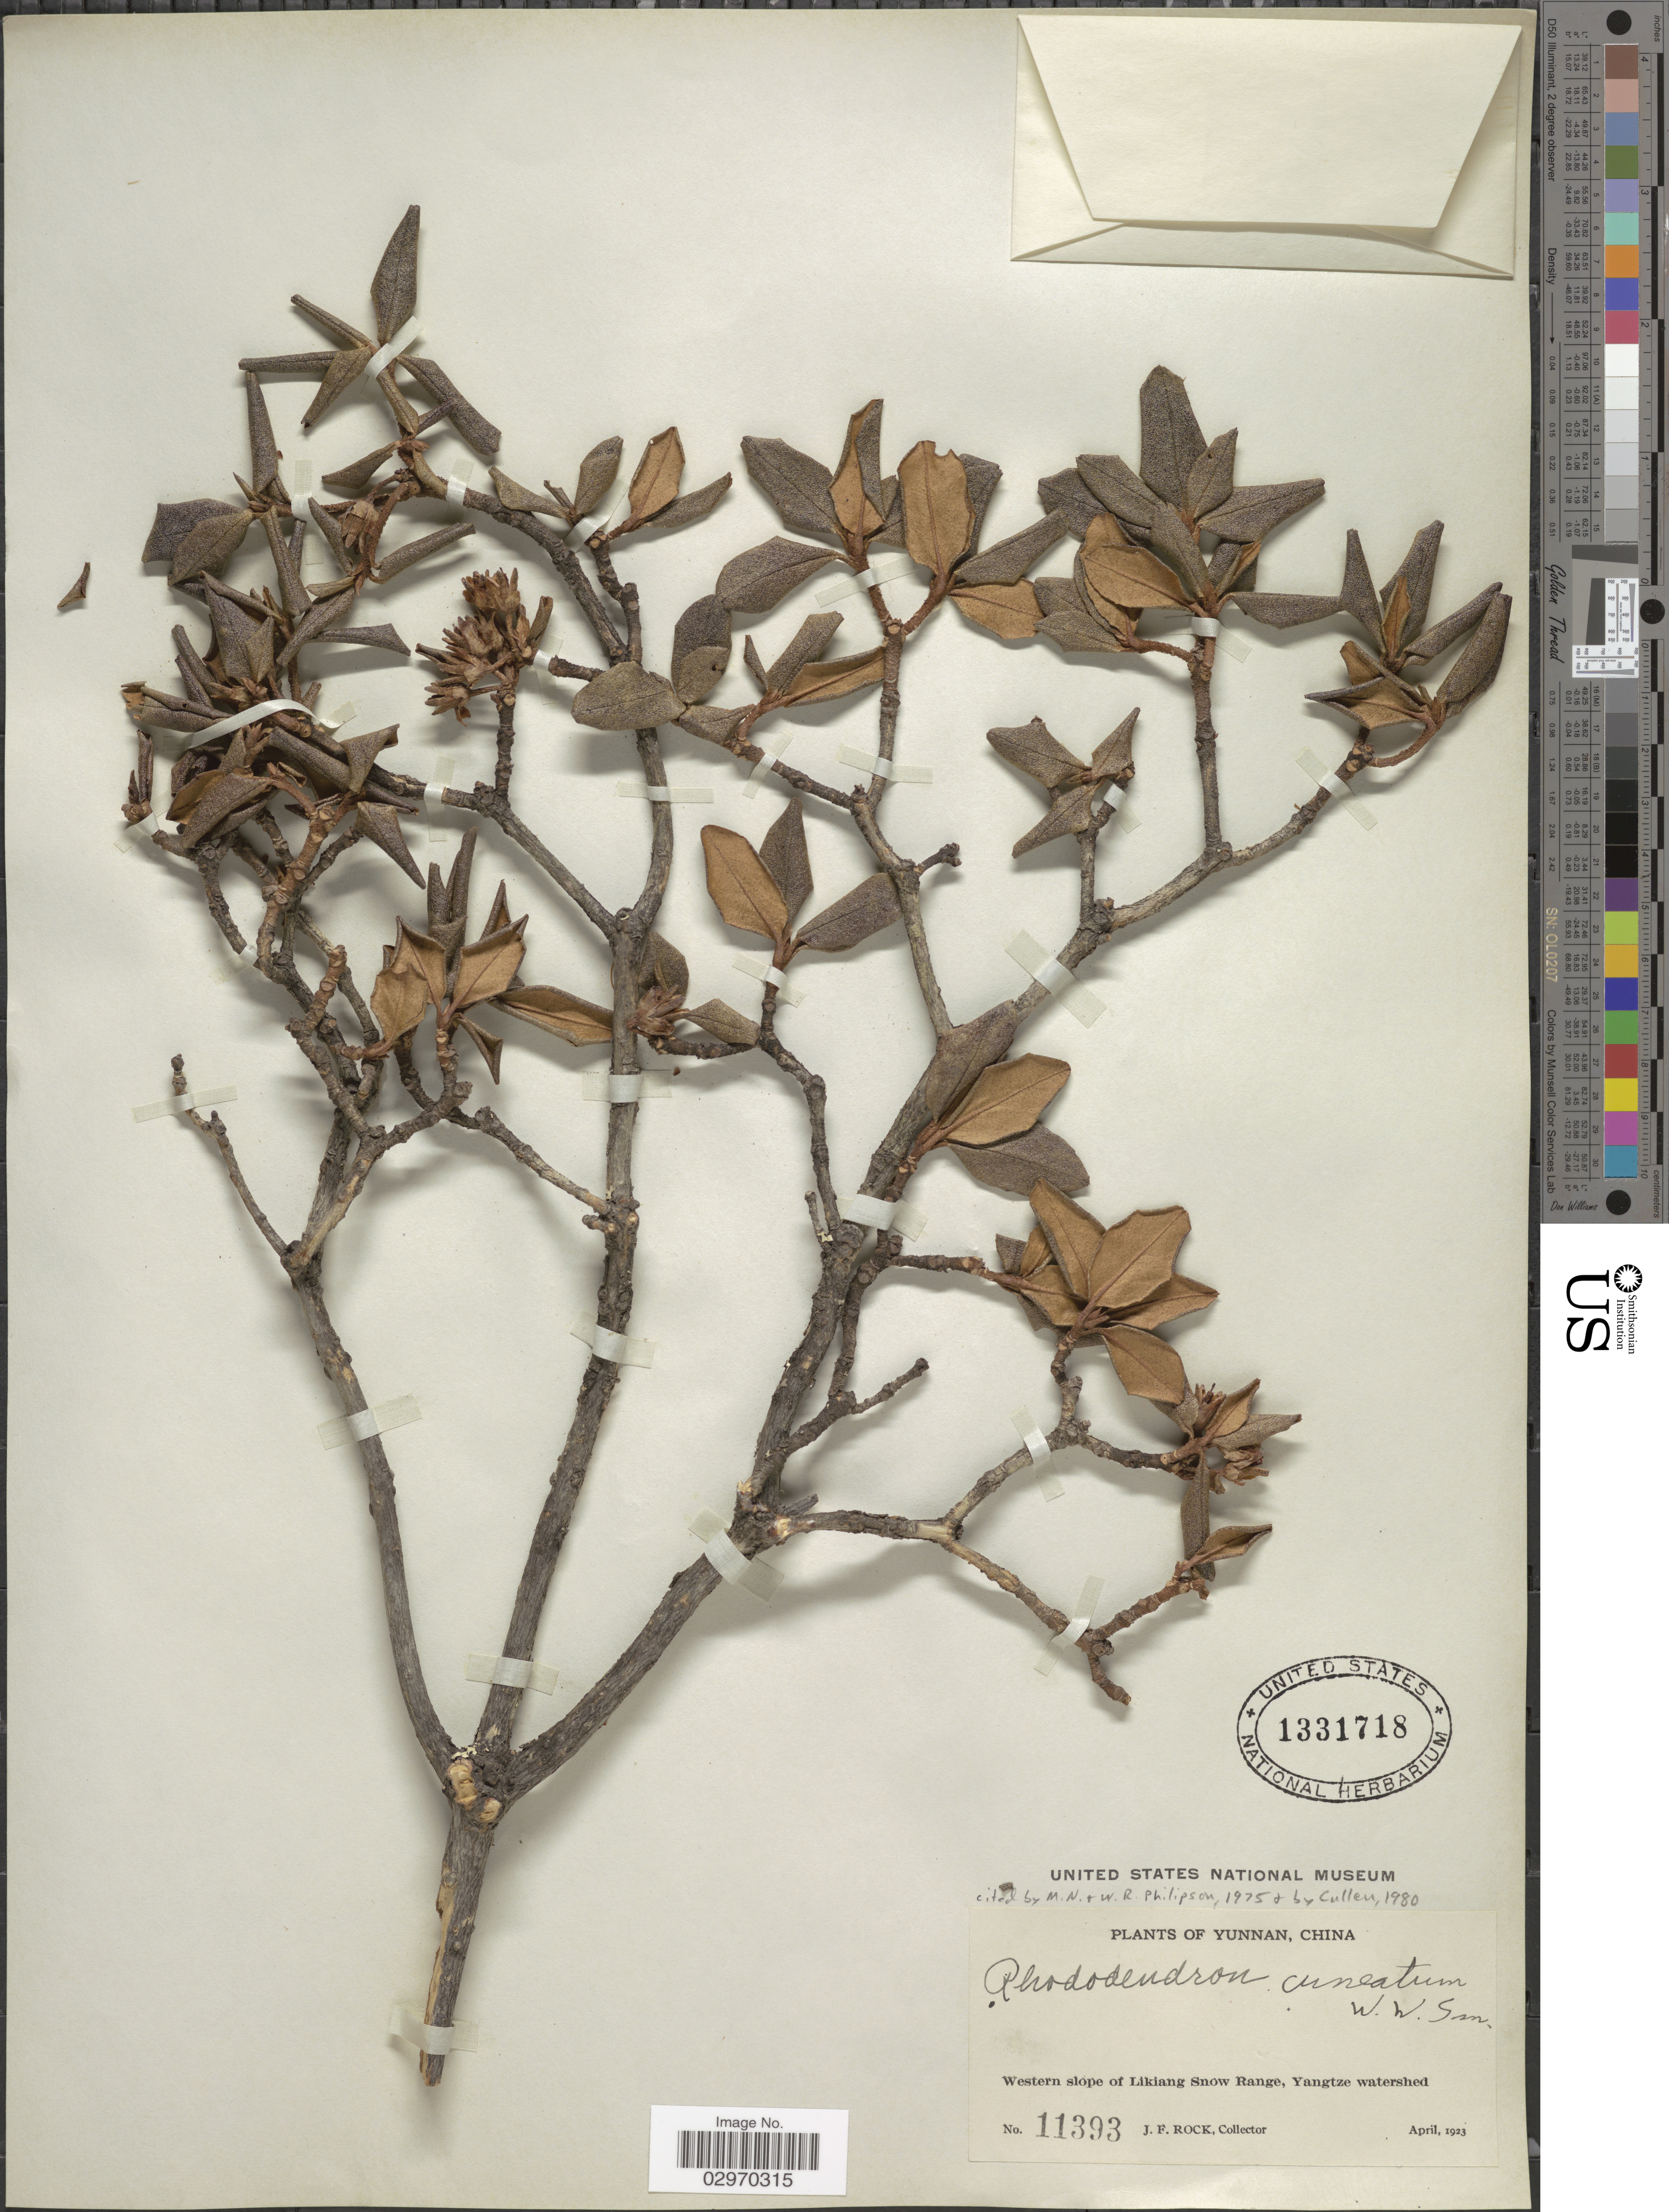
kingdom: Plantae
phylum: Tracheophyta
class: Magnoliopsida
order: Ericales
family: Ericaceae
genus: Rhododendron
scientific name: Rhododendron cuneatum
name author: W.W. Sm.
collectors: J. Rock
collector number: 11393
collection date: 1923-04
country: China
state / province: Yunnan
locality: Western slope of Likiang Snow Range, Yangtze watershed.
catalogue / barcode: US 1331718